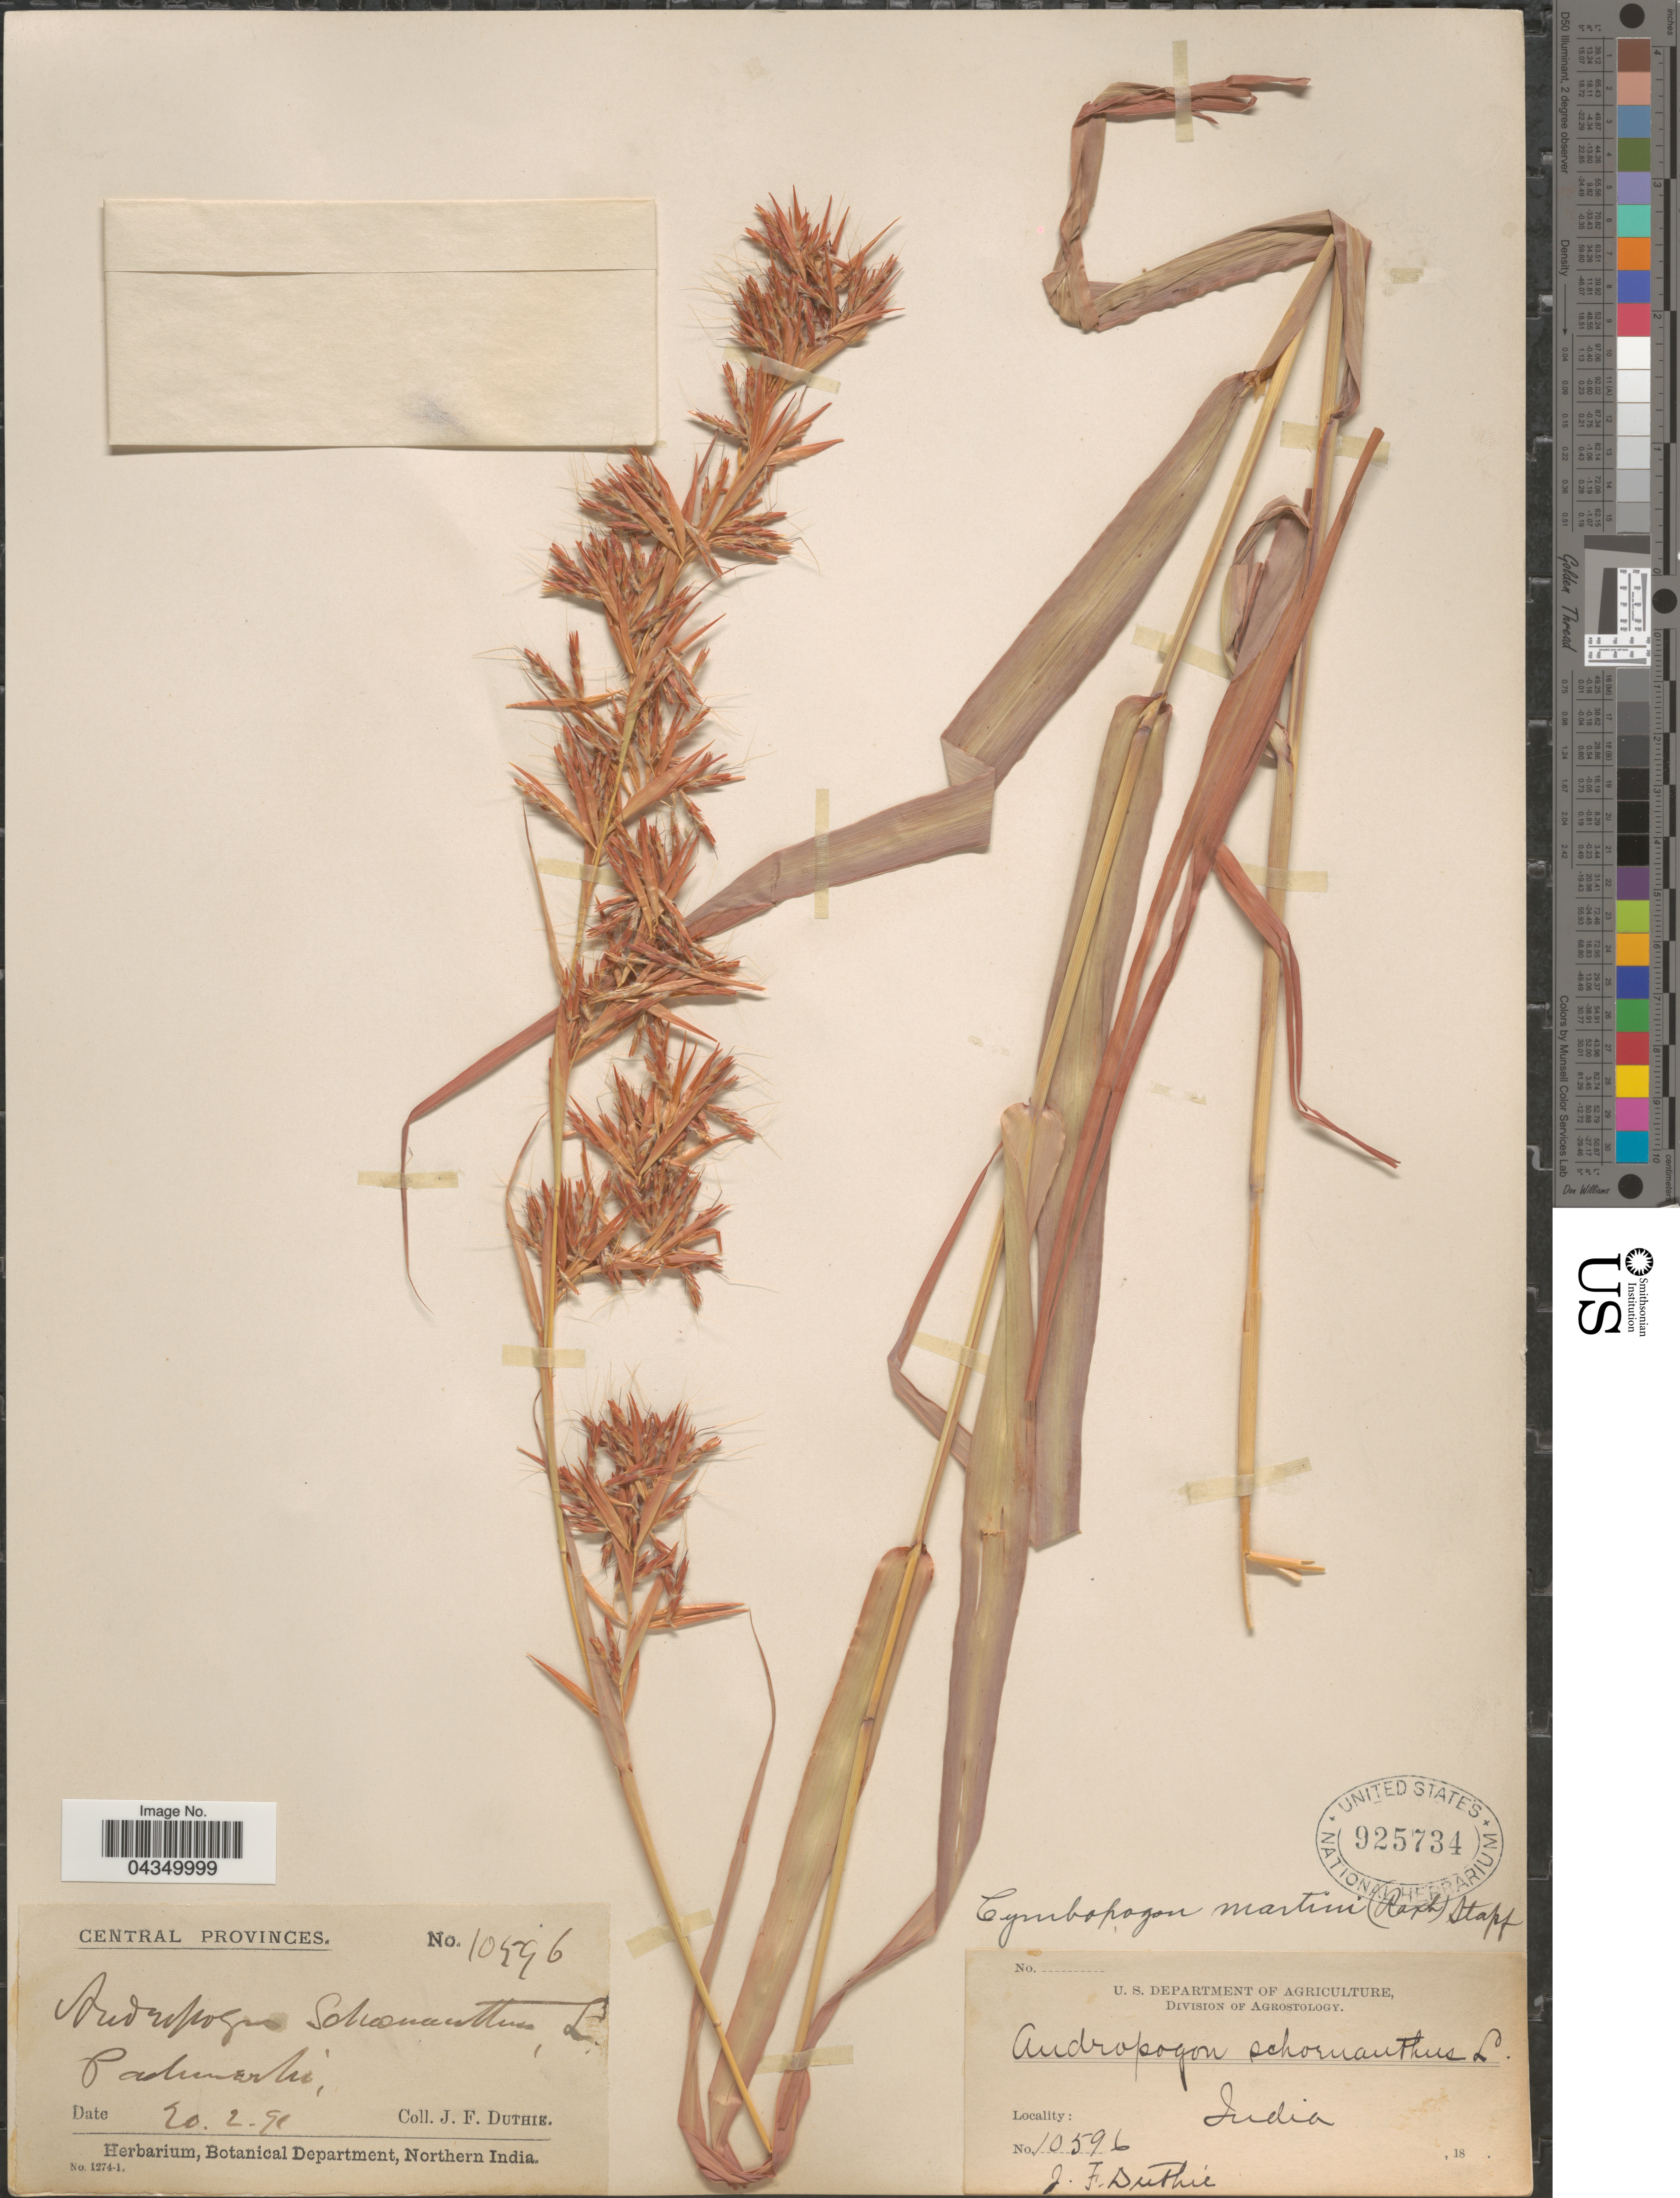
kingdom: Plantae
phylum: Tracheophyta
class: Liliopsida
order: Poales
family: Poaceae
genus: Cymbopogon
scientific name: Cymbopogon martini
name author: (Roxb.) Stapf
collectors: J. F. Duthie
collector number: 10596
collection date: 1891-02-20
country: India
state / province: Madhya Pradesh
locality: Central Provinces. Pachmarhi.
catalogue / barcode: US 925734